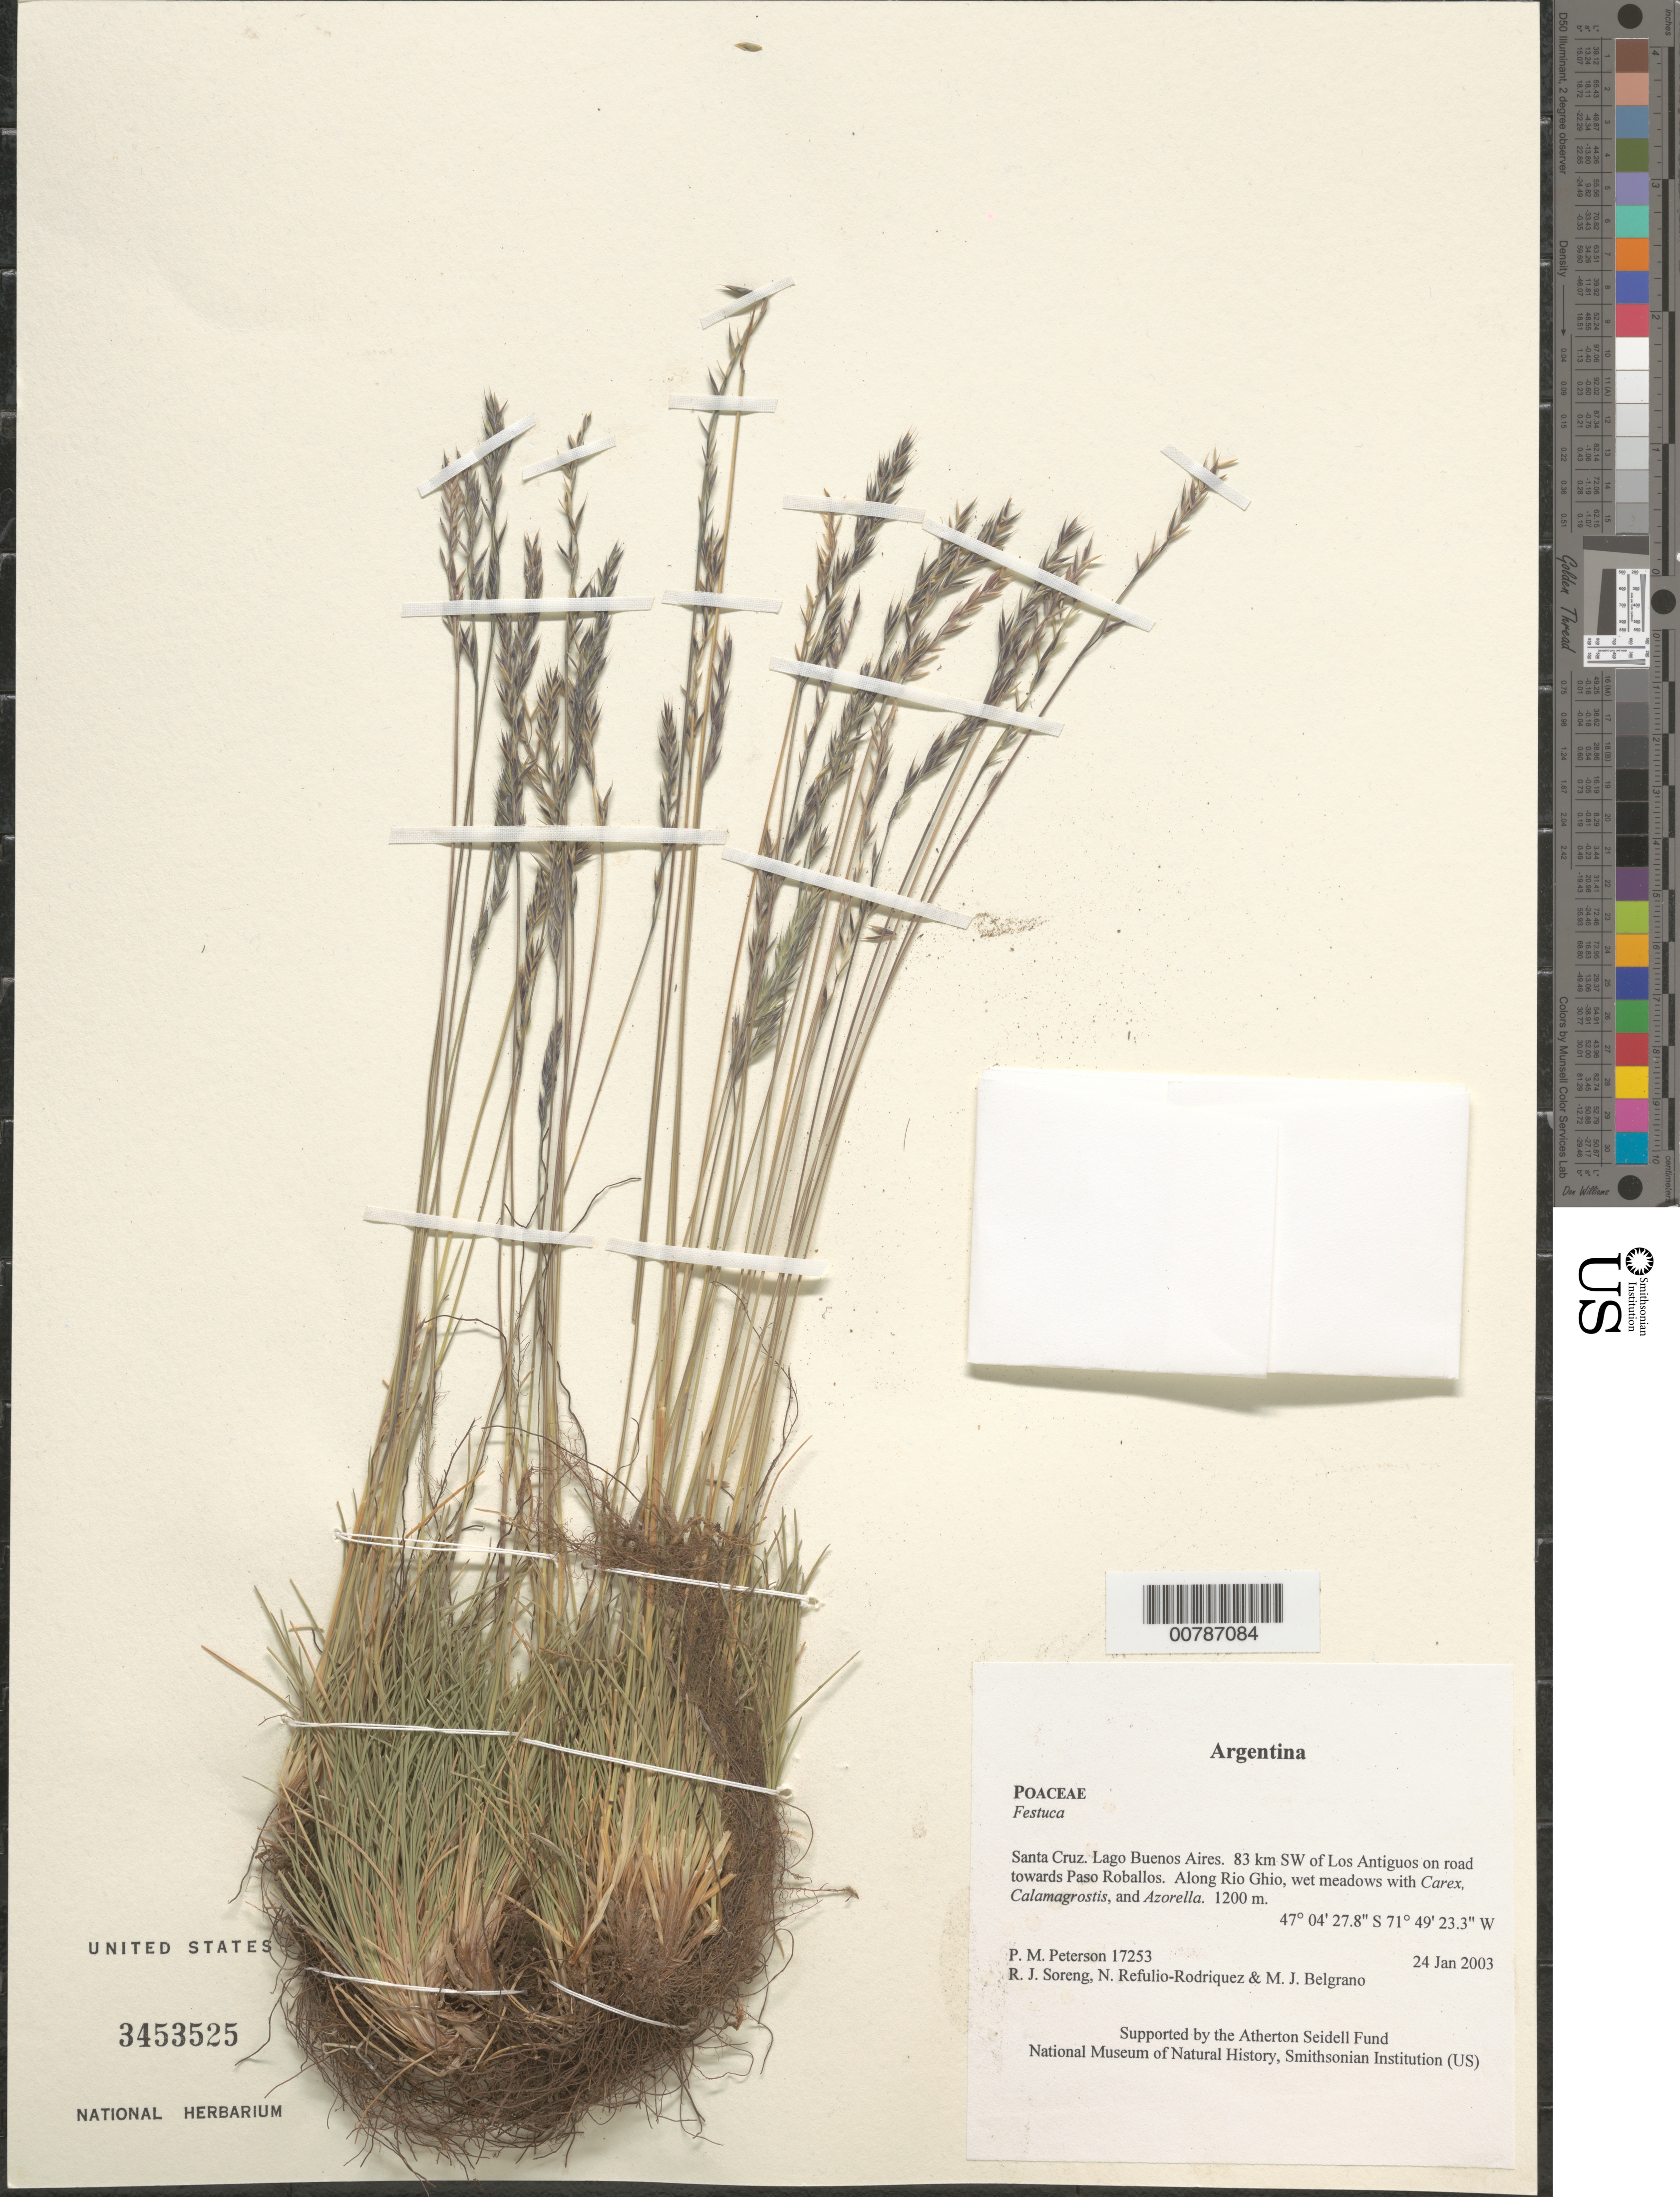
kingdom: Plantae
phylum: Tracheophyta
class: Liliopsida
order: Poales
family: Poaceae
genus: Festuca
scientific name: Festuca sp.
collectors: P. M. Peterson, R. J. Soreng, N. Refulio-Rodríguez & M. Belgrano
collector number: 17253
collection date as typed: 24 Jan 2003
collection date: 2003-01-24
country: Argentina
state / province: Santa Cruz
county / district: Lago Buenos Aires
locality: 83 km SW of Los Antiguos on road towards Paso Roballos. Along Rio Ghio, wet meadows with Carex, Calamagrostis, and Azorella.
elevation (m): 1200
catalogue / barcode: US 3453525